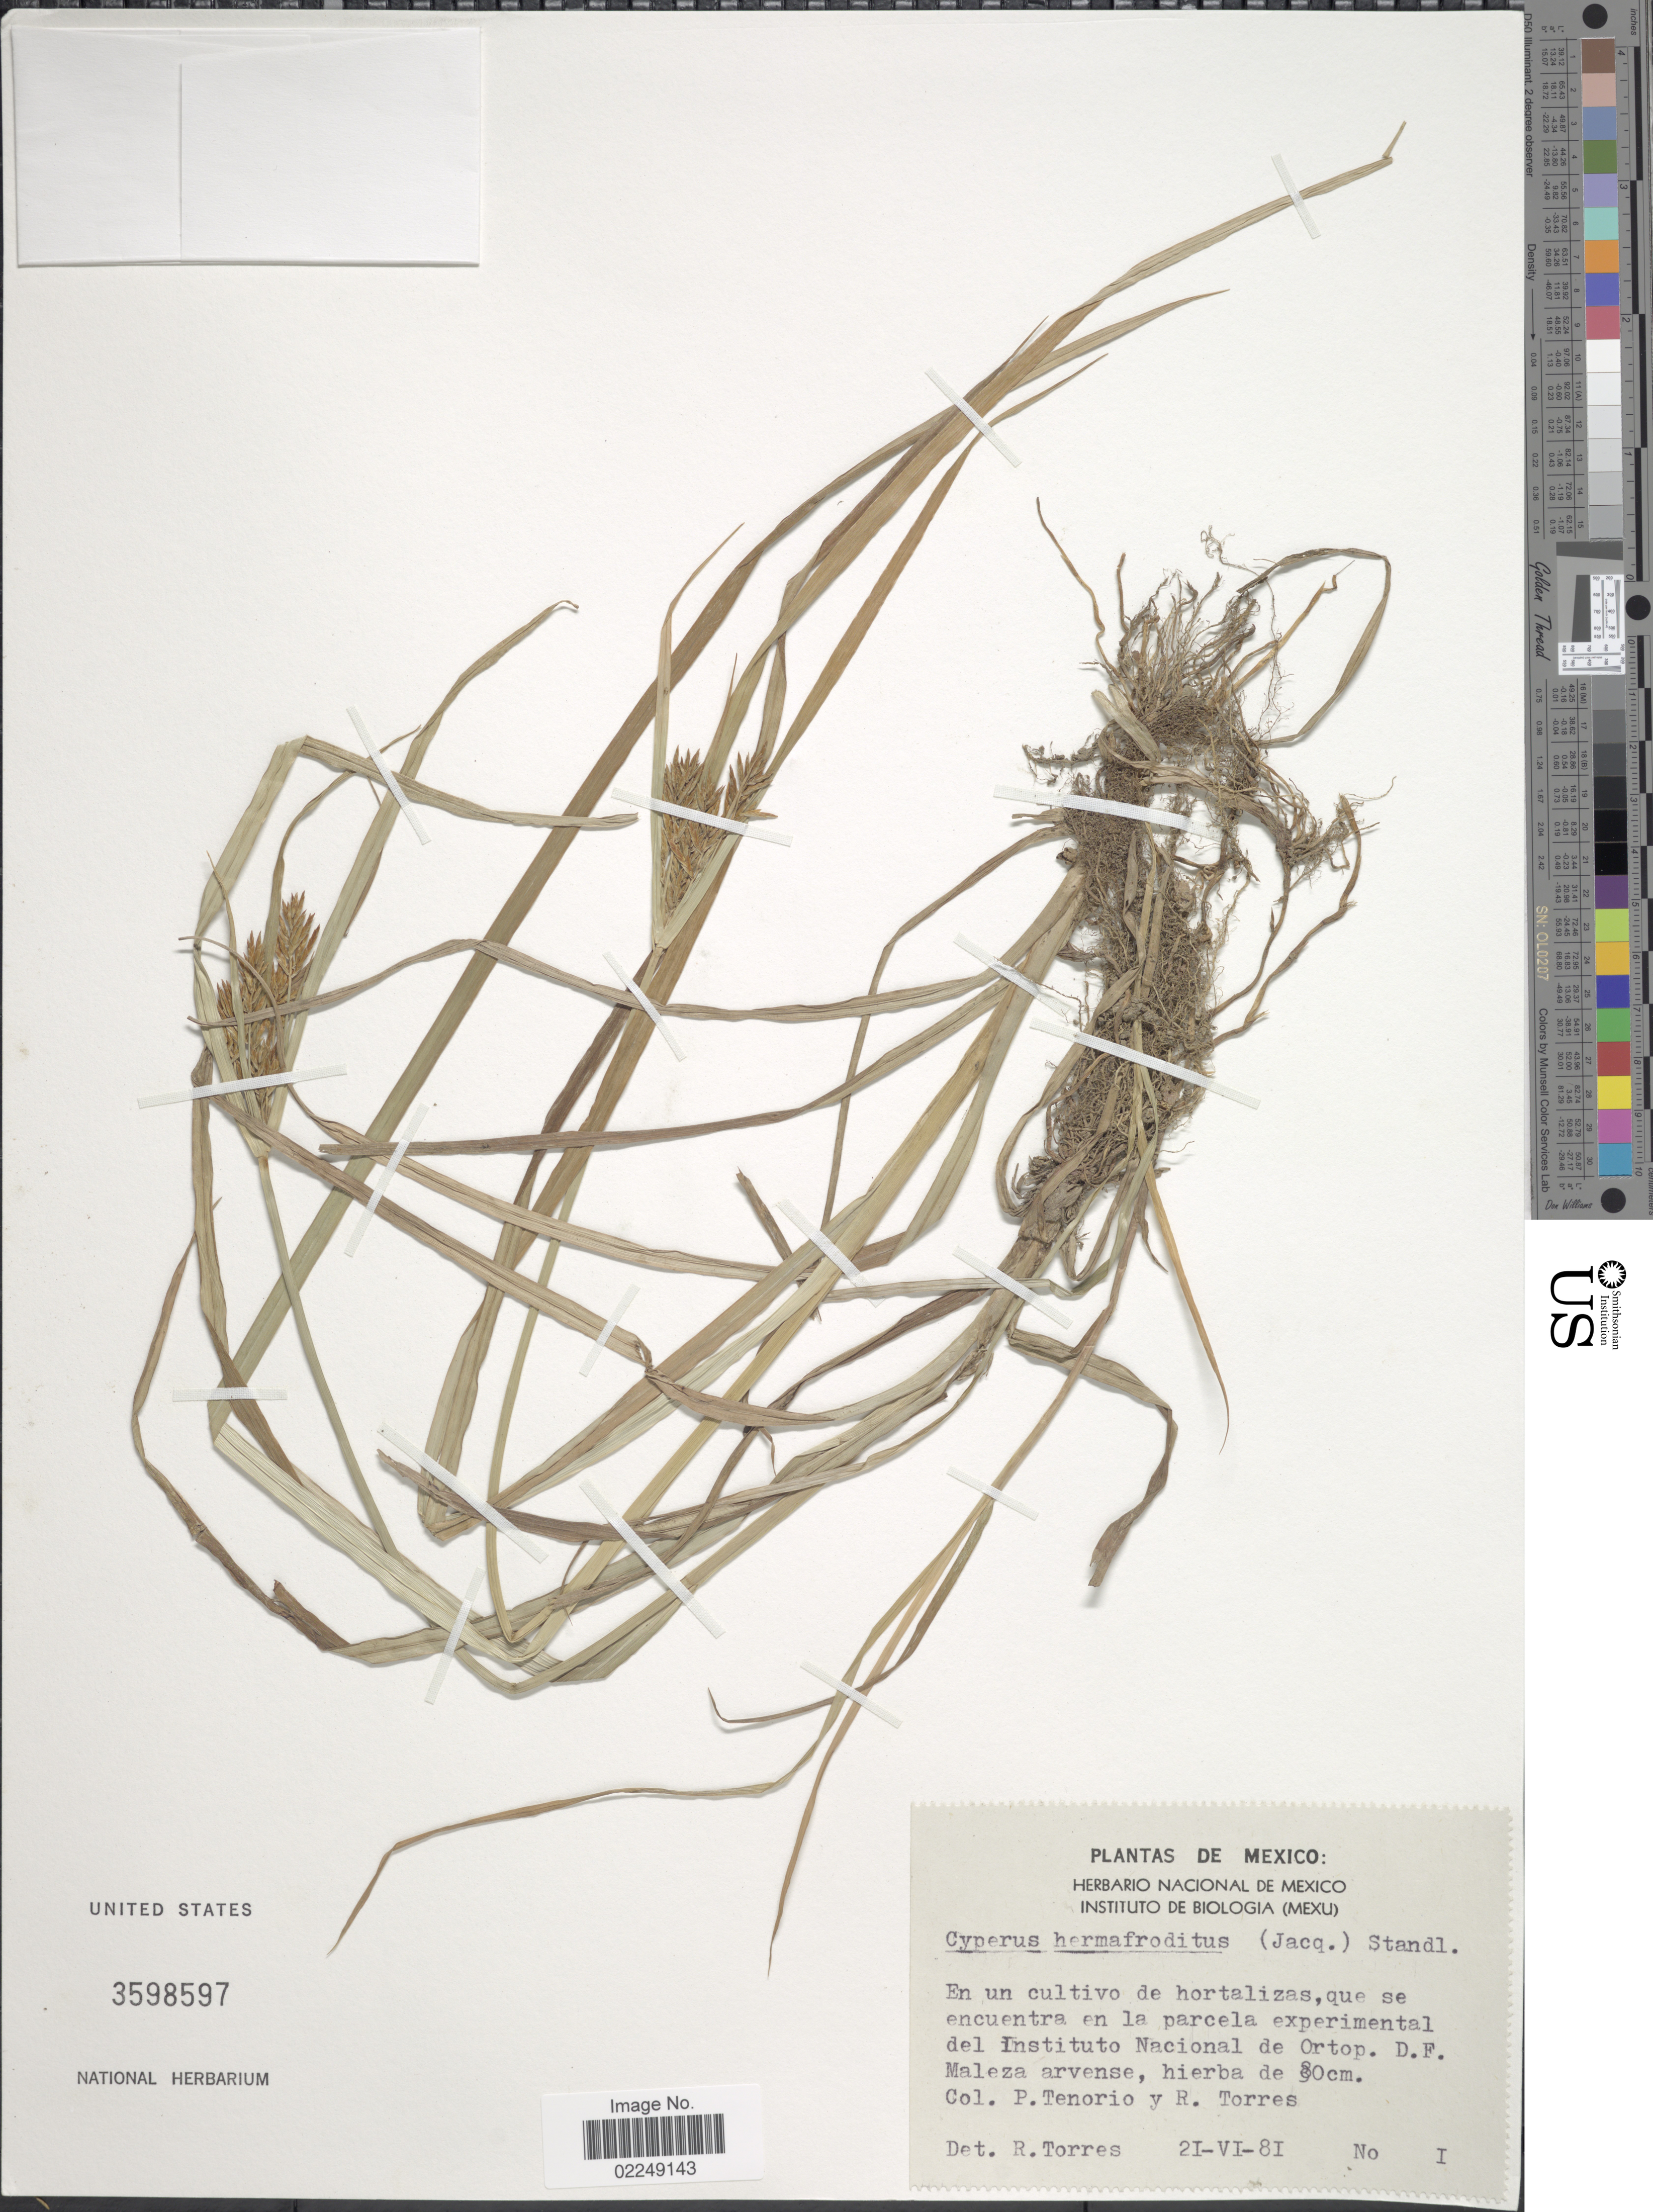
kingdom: Plantae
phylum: Tracheophyta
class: Liliopsida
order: Poales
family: Cyperaceae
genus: Cyperus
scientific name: Cyperus hermaphroditus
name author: (Jacq.) Standl.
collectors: Tenorio, P. & R. Torres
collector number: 1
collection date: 1981-06-21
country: Mexico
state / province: Distrito Federal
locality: Que se encuentra en la parcela experimental del Instituto Nacional de Ortop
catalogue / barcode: US 3598597